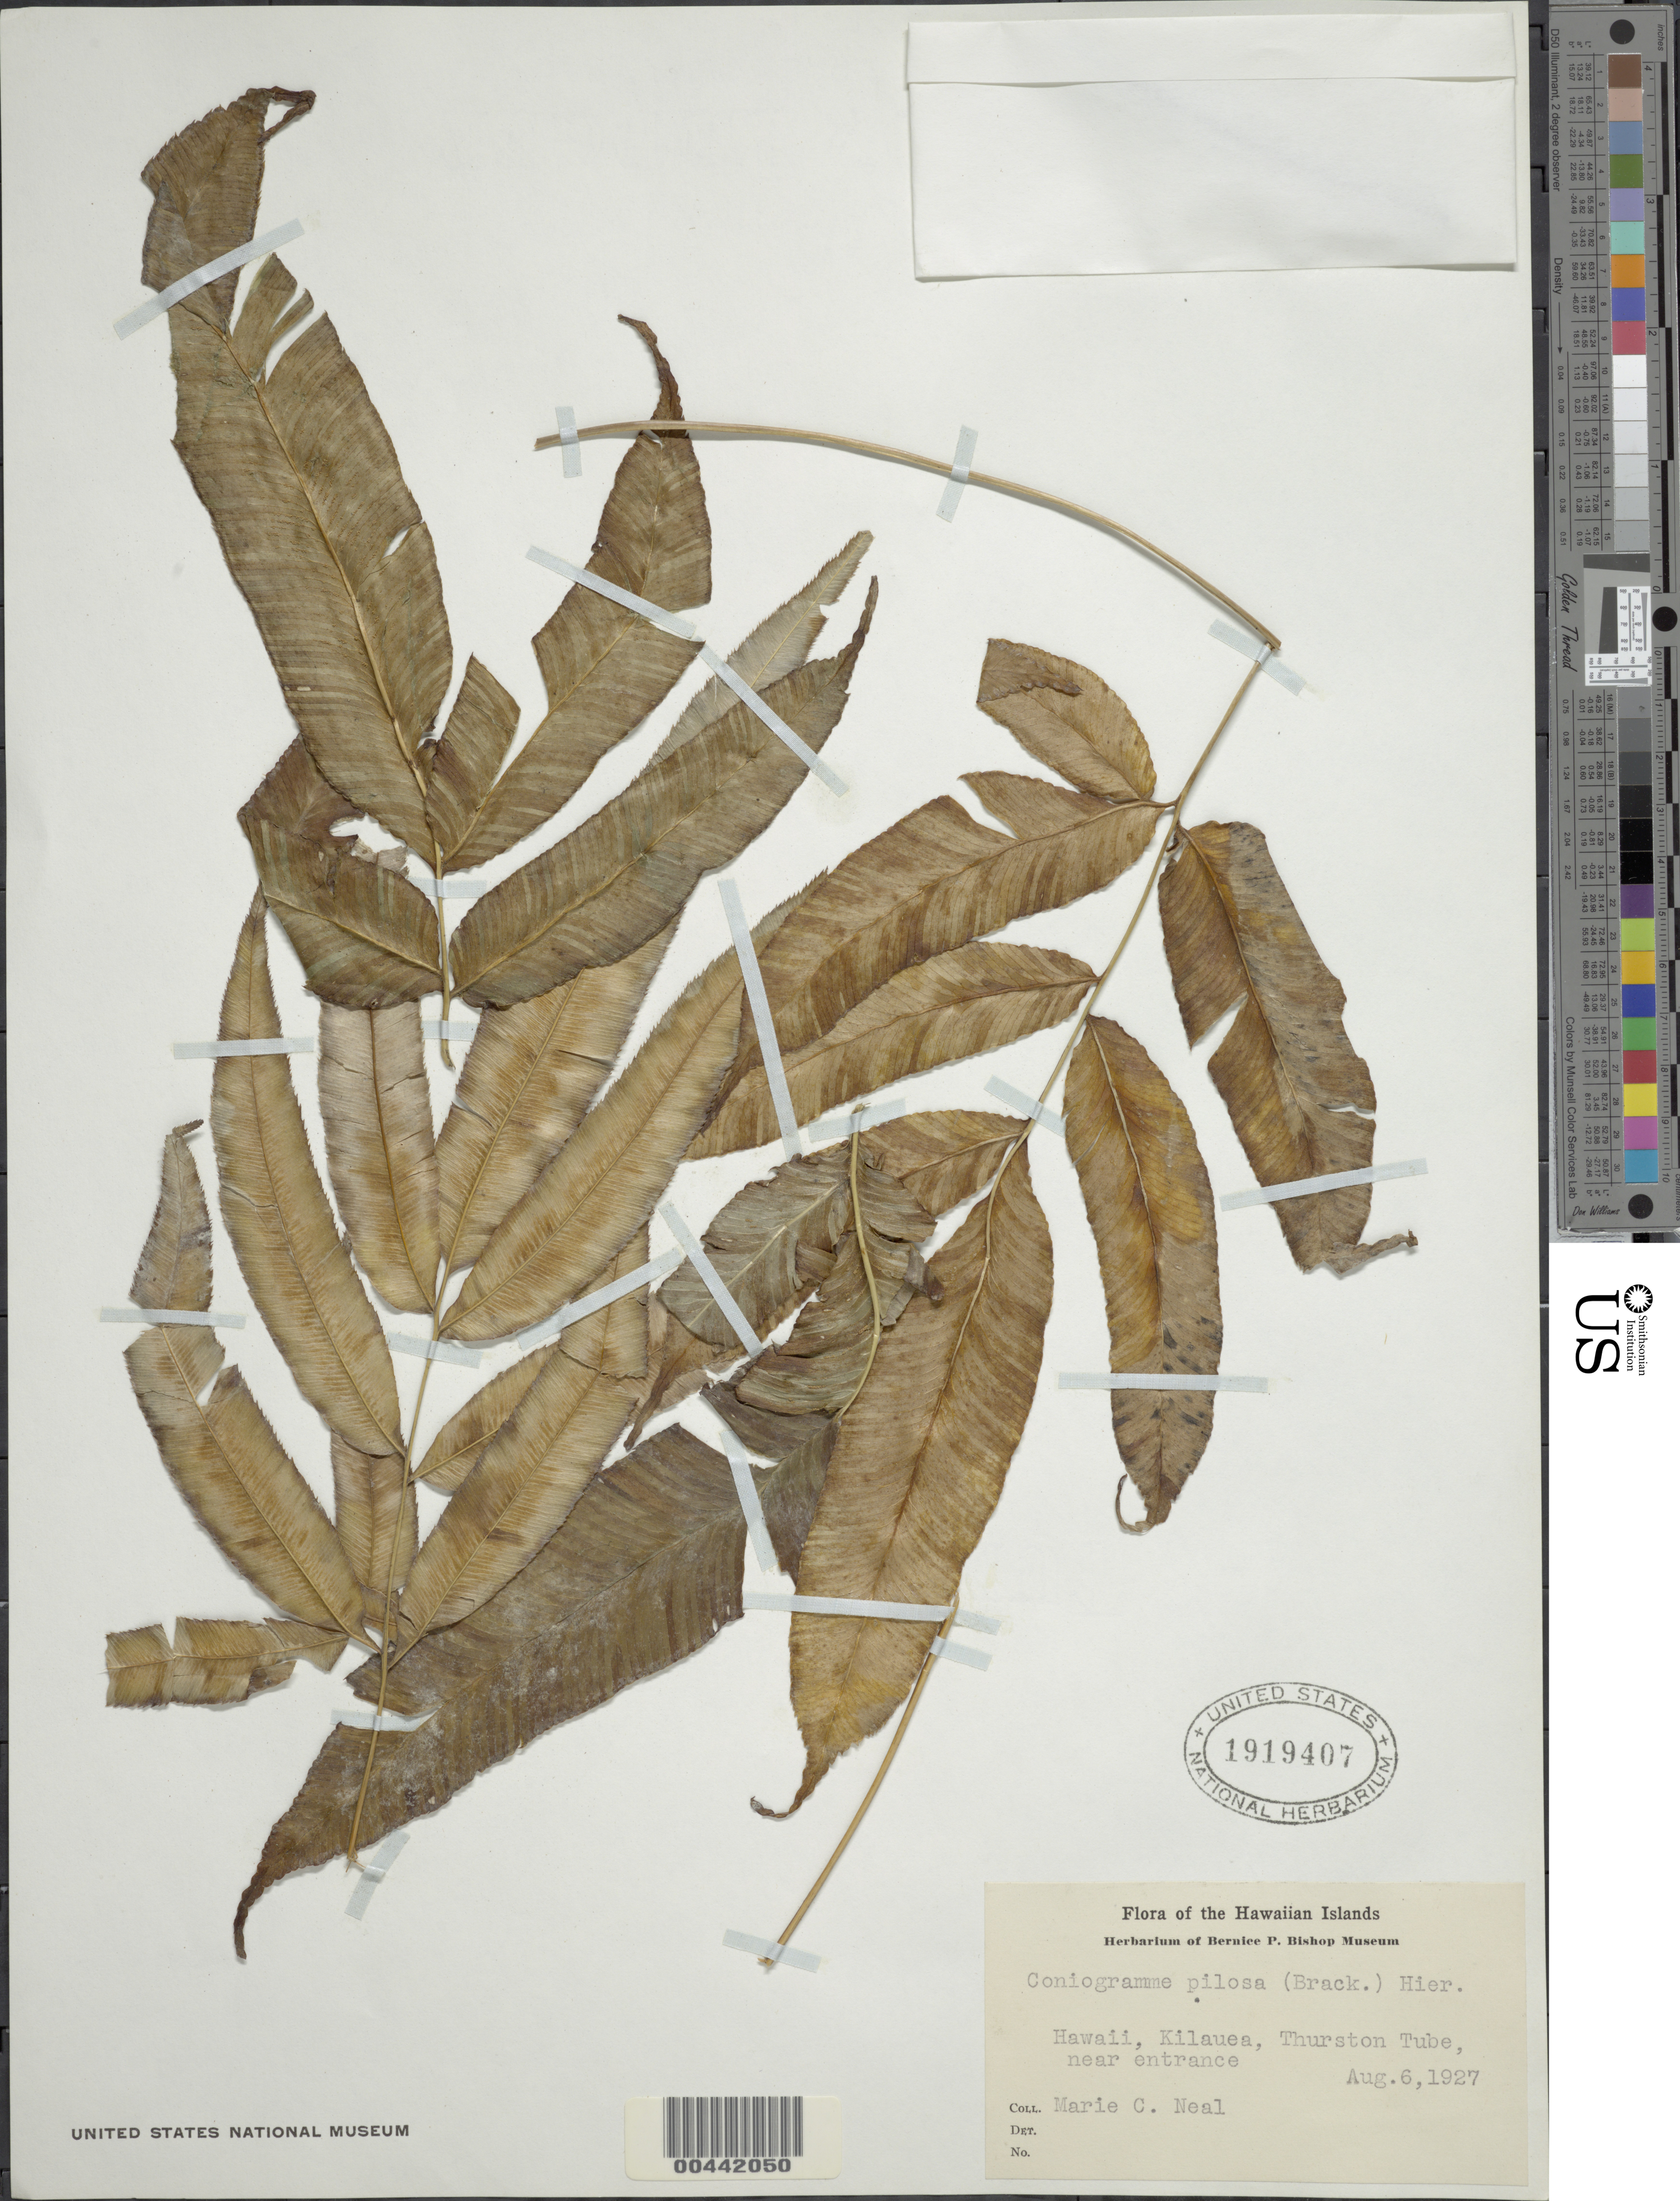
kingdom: Plantae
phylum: Tracheophyta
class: Polypodiopsida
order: Polypodiales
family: Pteridaceae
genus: Coniogramme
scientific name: Coniogramme pilosa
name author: (Brack.) Hieron.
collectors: W. Ning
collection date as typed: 6 Aug 1927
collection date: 1927-08-06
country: United States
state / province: Hawaii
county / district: Hawaii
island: Hawaii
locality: Kilauea, Thurston Tube, near entrance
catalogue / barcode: US 1919407